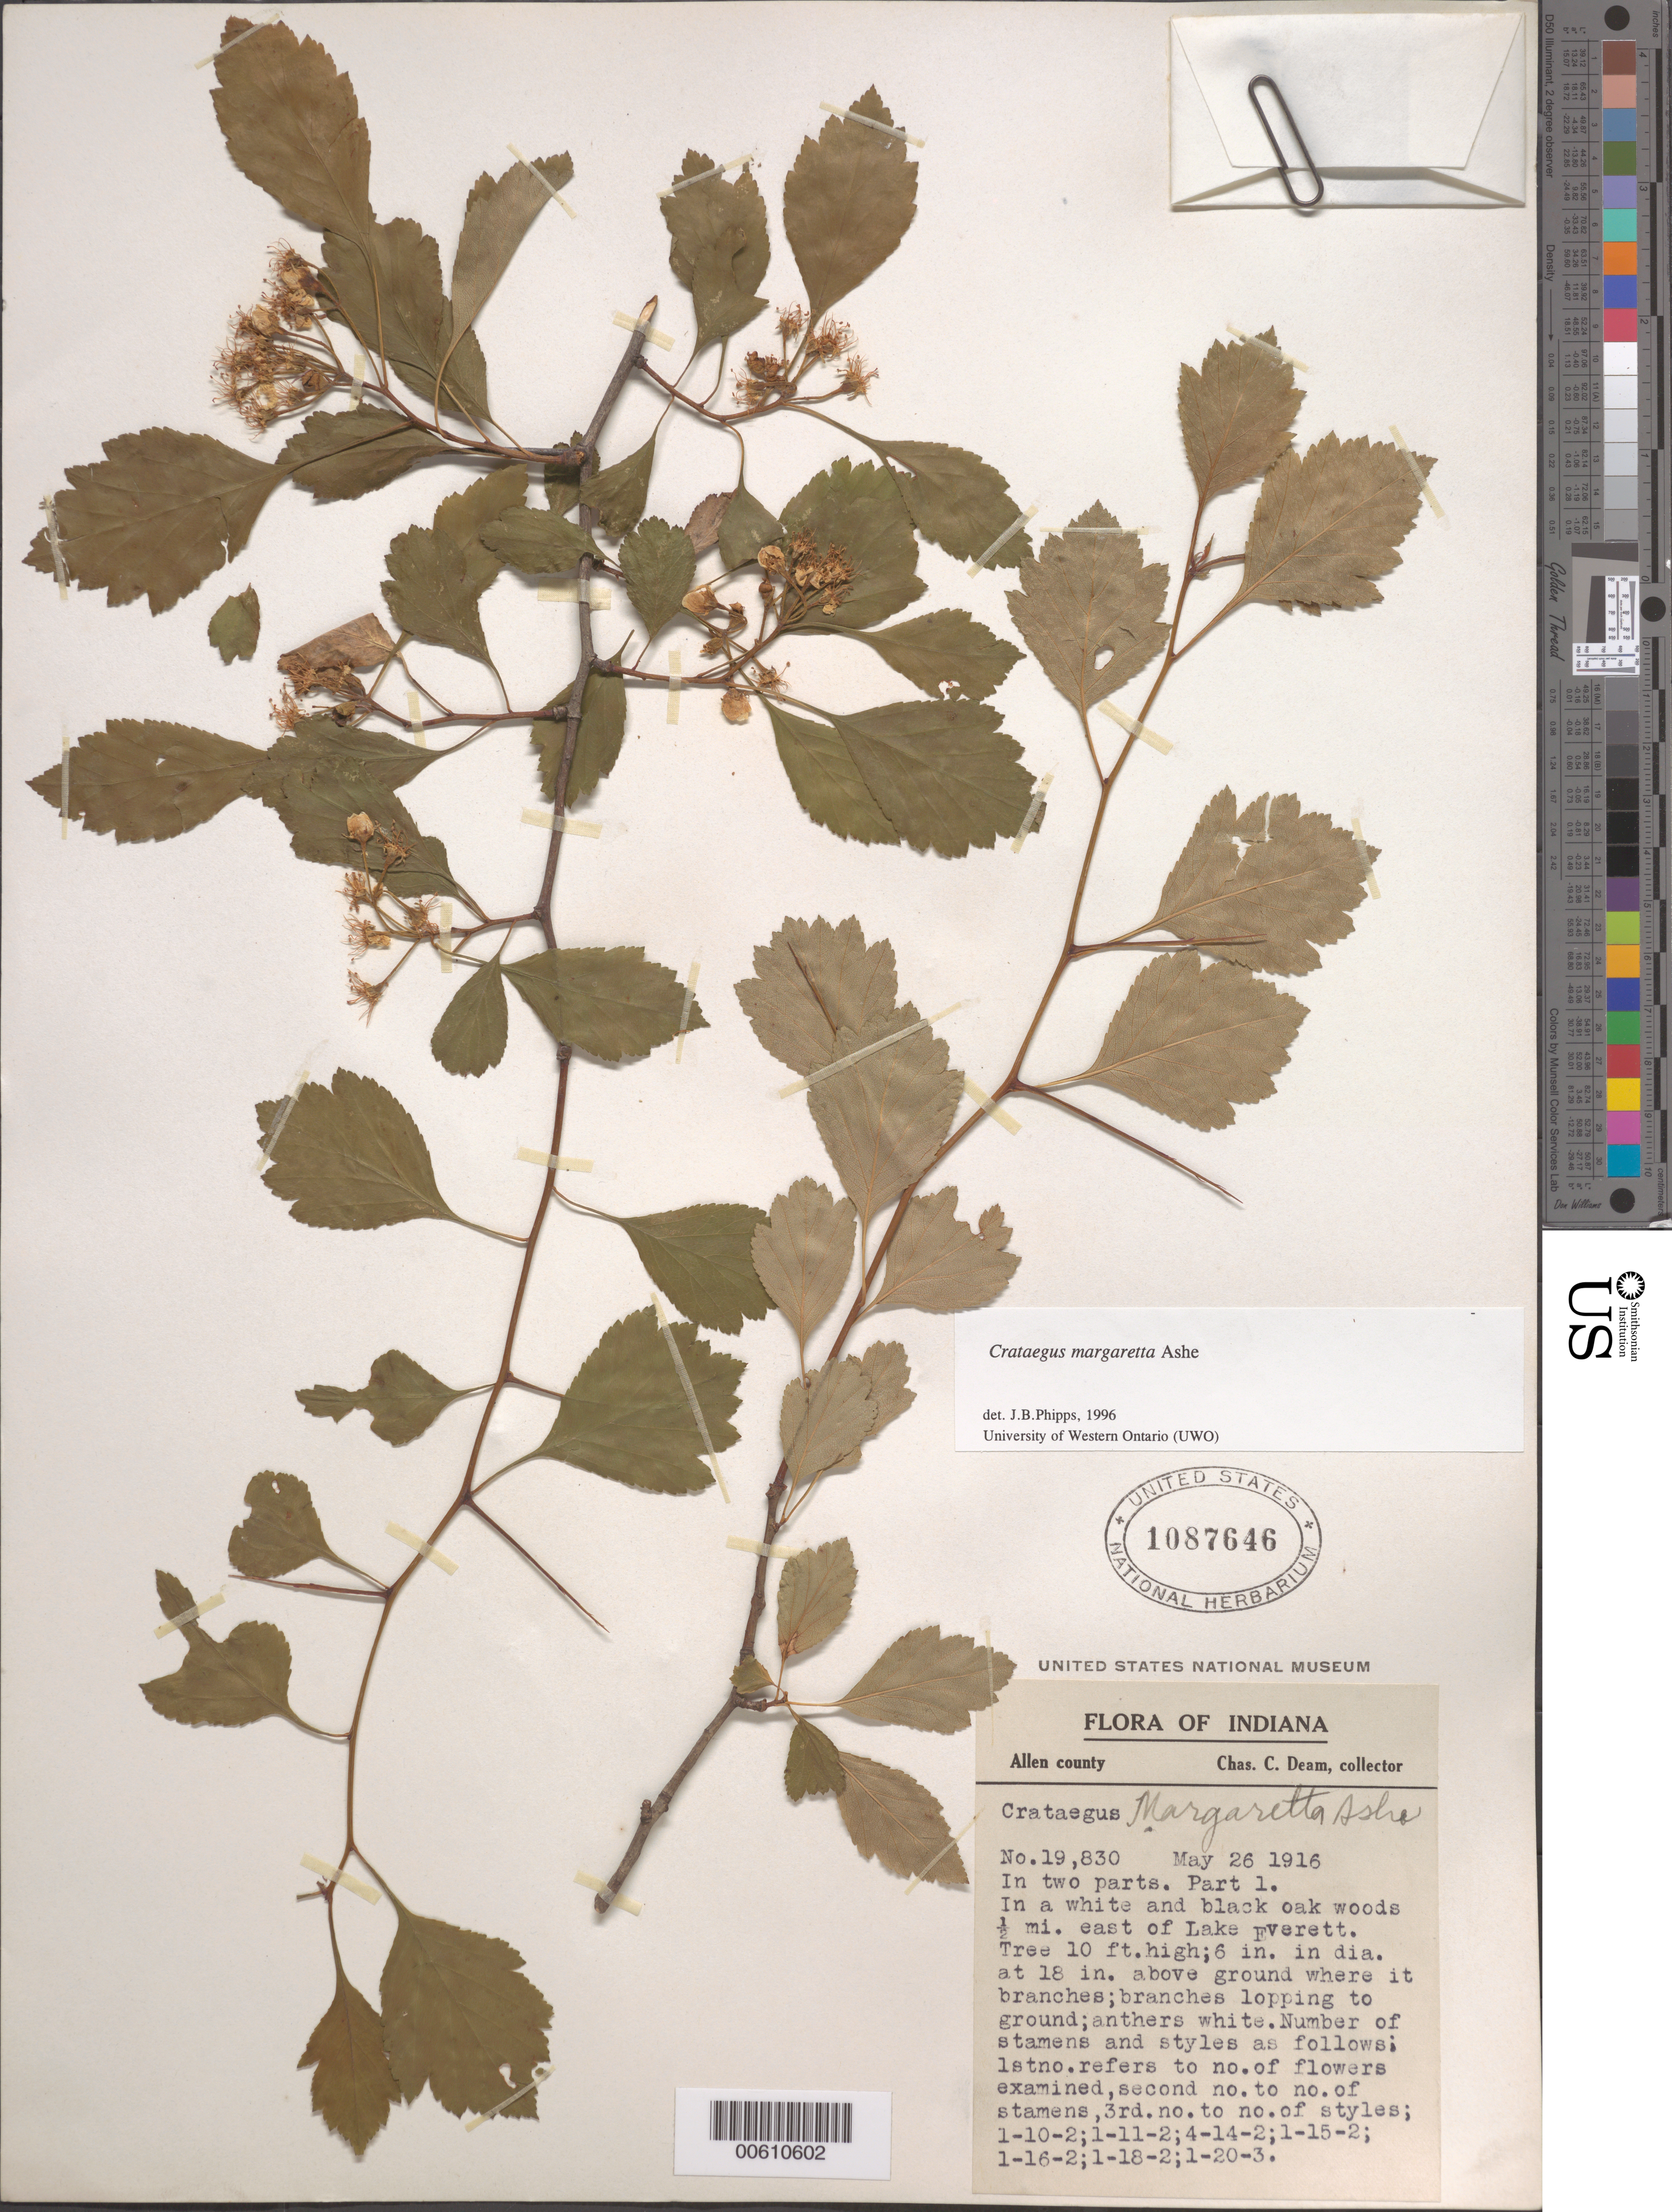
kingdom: Plantae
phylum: Tracheophyta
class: Magnoliopsida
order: Rosales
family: Rosaceae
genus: Crataegus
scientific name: Crataegus margarettae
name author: Ashe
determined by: Phipps, James B., (UWO), University of Western Ontario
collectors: C. C. Deam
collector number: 19830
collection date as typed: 26 May 1916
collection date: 1916-05-26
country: United States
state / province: Indiana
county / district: Allen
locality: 0.5 mi. E of Lake Everett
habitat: In a white and black oak woods.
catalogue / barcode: US 1087646